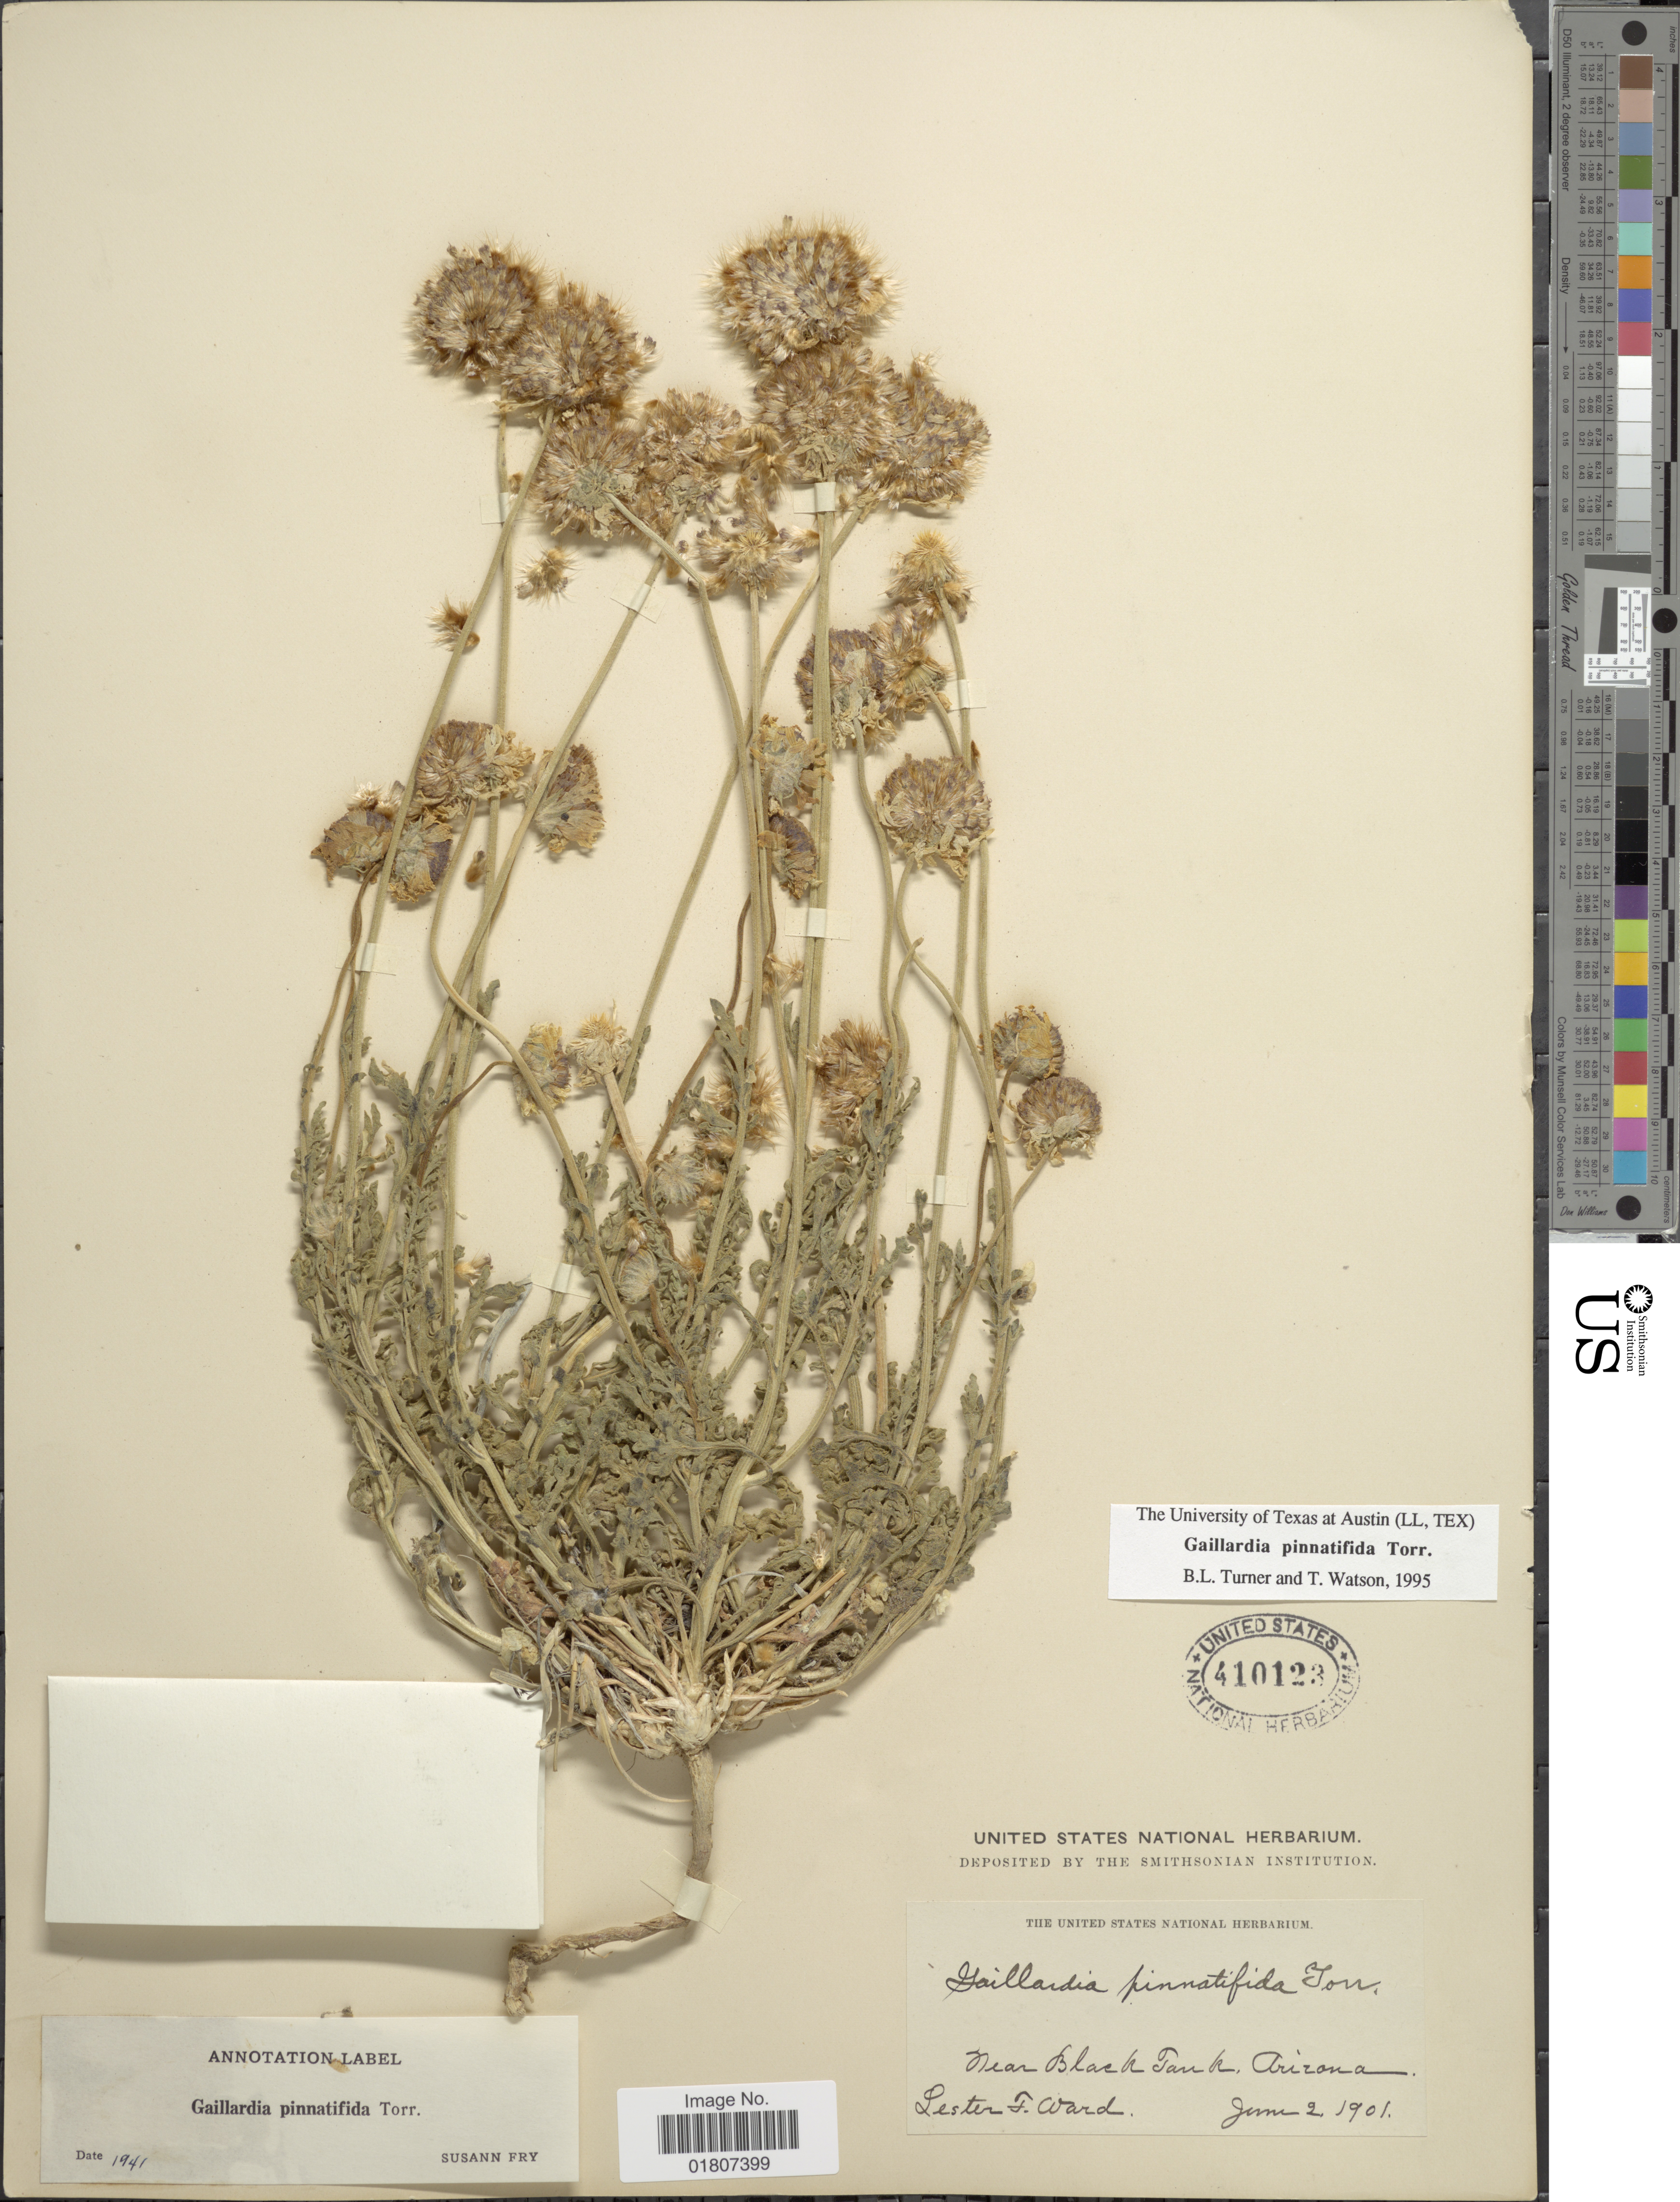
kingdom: Plantae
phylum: Tracheophyta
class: Magnoliopsida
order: Asterales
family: Asteraceae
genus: Gaillardia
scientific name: Gaillardia pinnatifida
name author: Torr.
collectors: L. F. Ward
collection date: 1901-06-02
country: United States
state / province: Arizona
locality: Near Black Tank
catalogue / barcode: US 410123